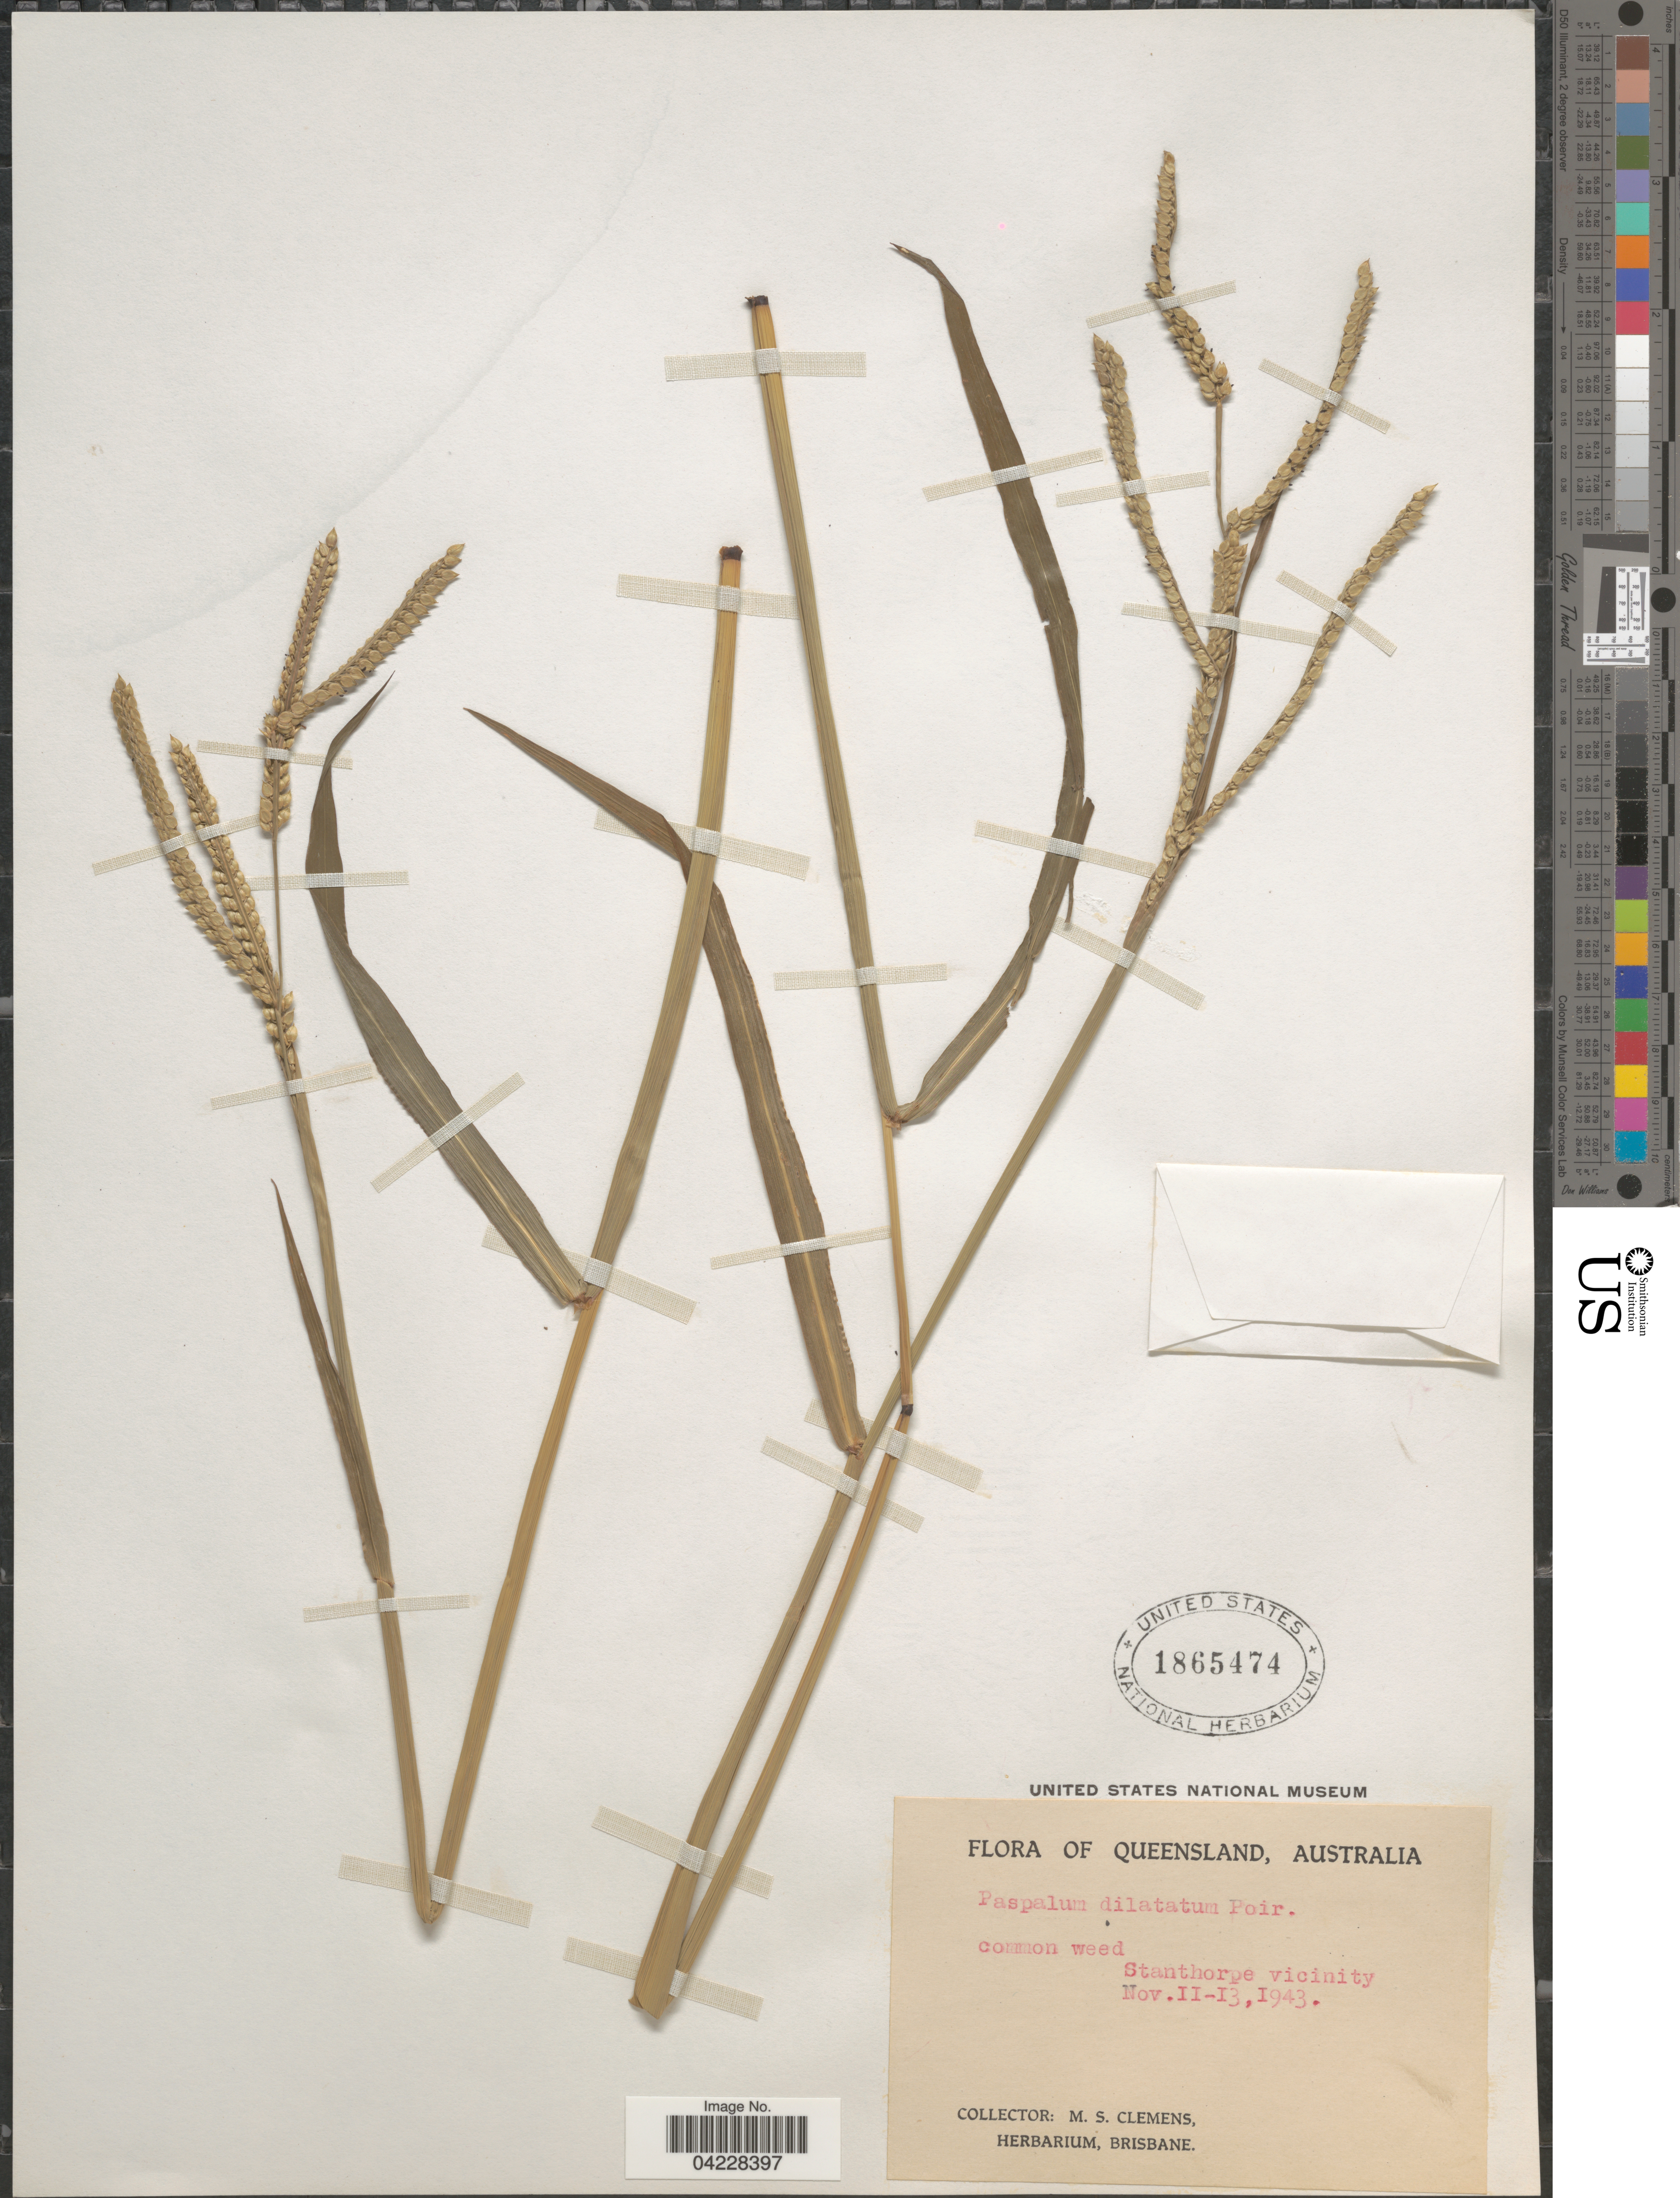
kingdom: Plantae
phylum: Tracheophyta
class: Liliopsida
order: Poales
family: Poaceae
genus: Paspalum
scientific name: Paspalum dilatatum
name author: Poir.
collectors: M. S. Clemens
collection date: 1943-11-11/1943-11-13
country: Australia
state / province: Queensland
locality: Stanthorpe vicinity.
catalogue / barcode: US 1865474